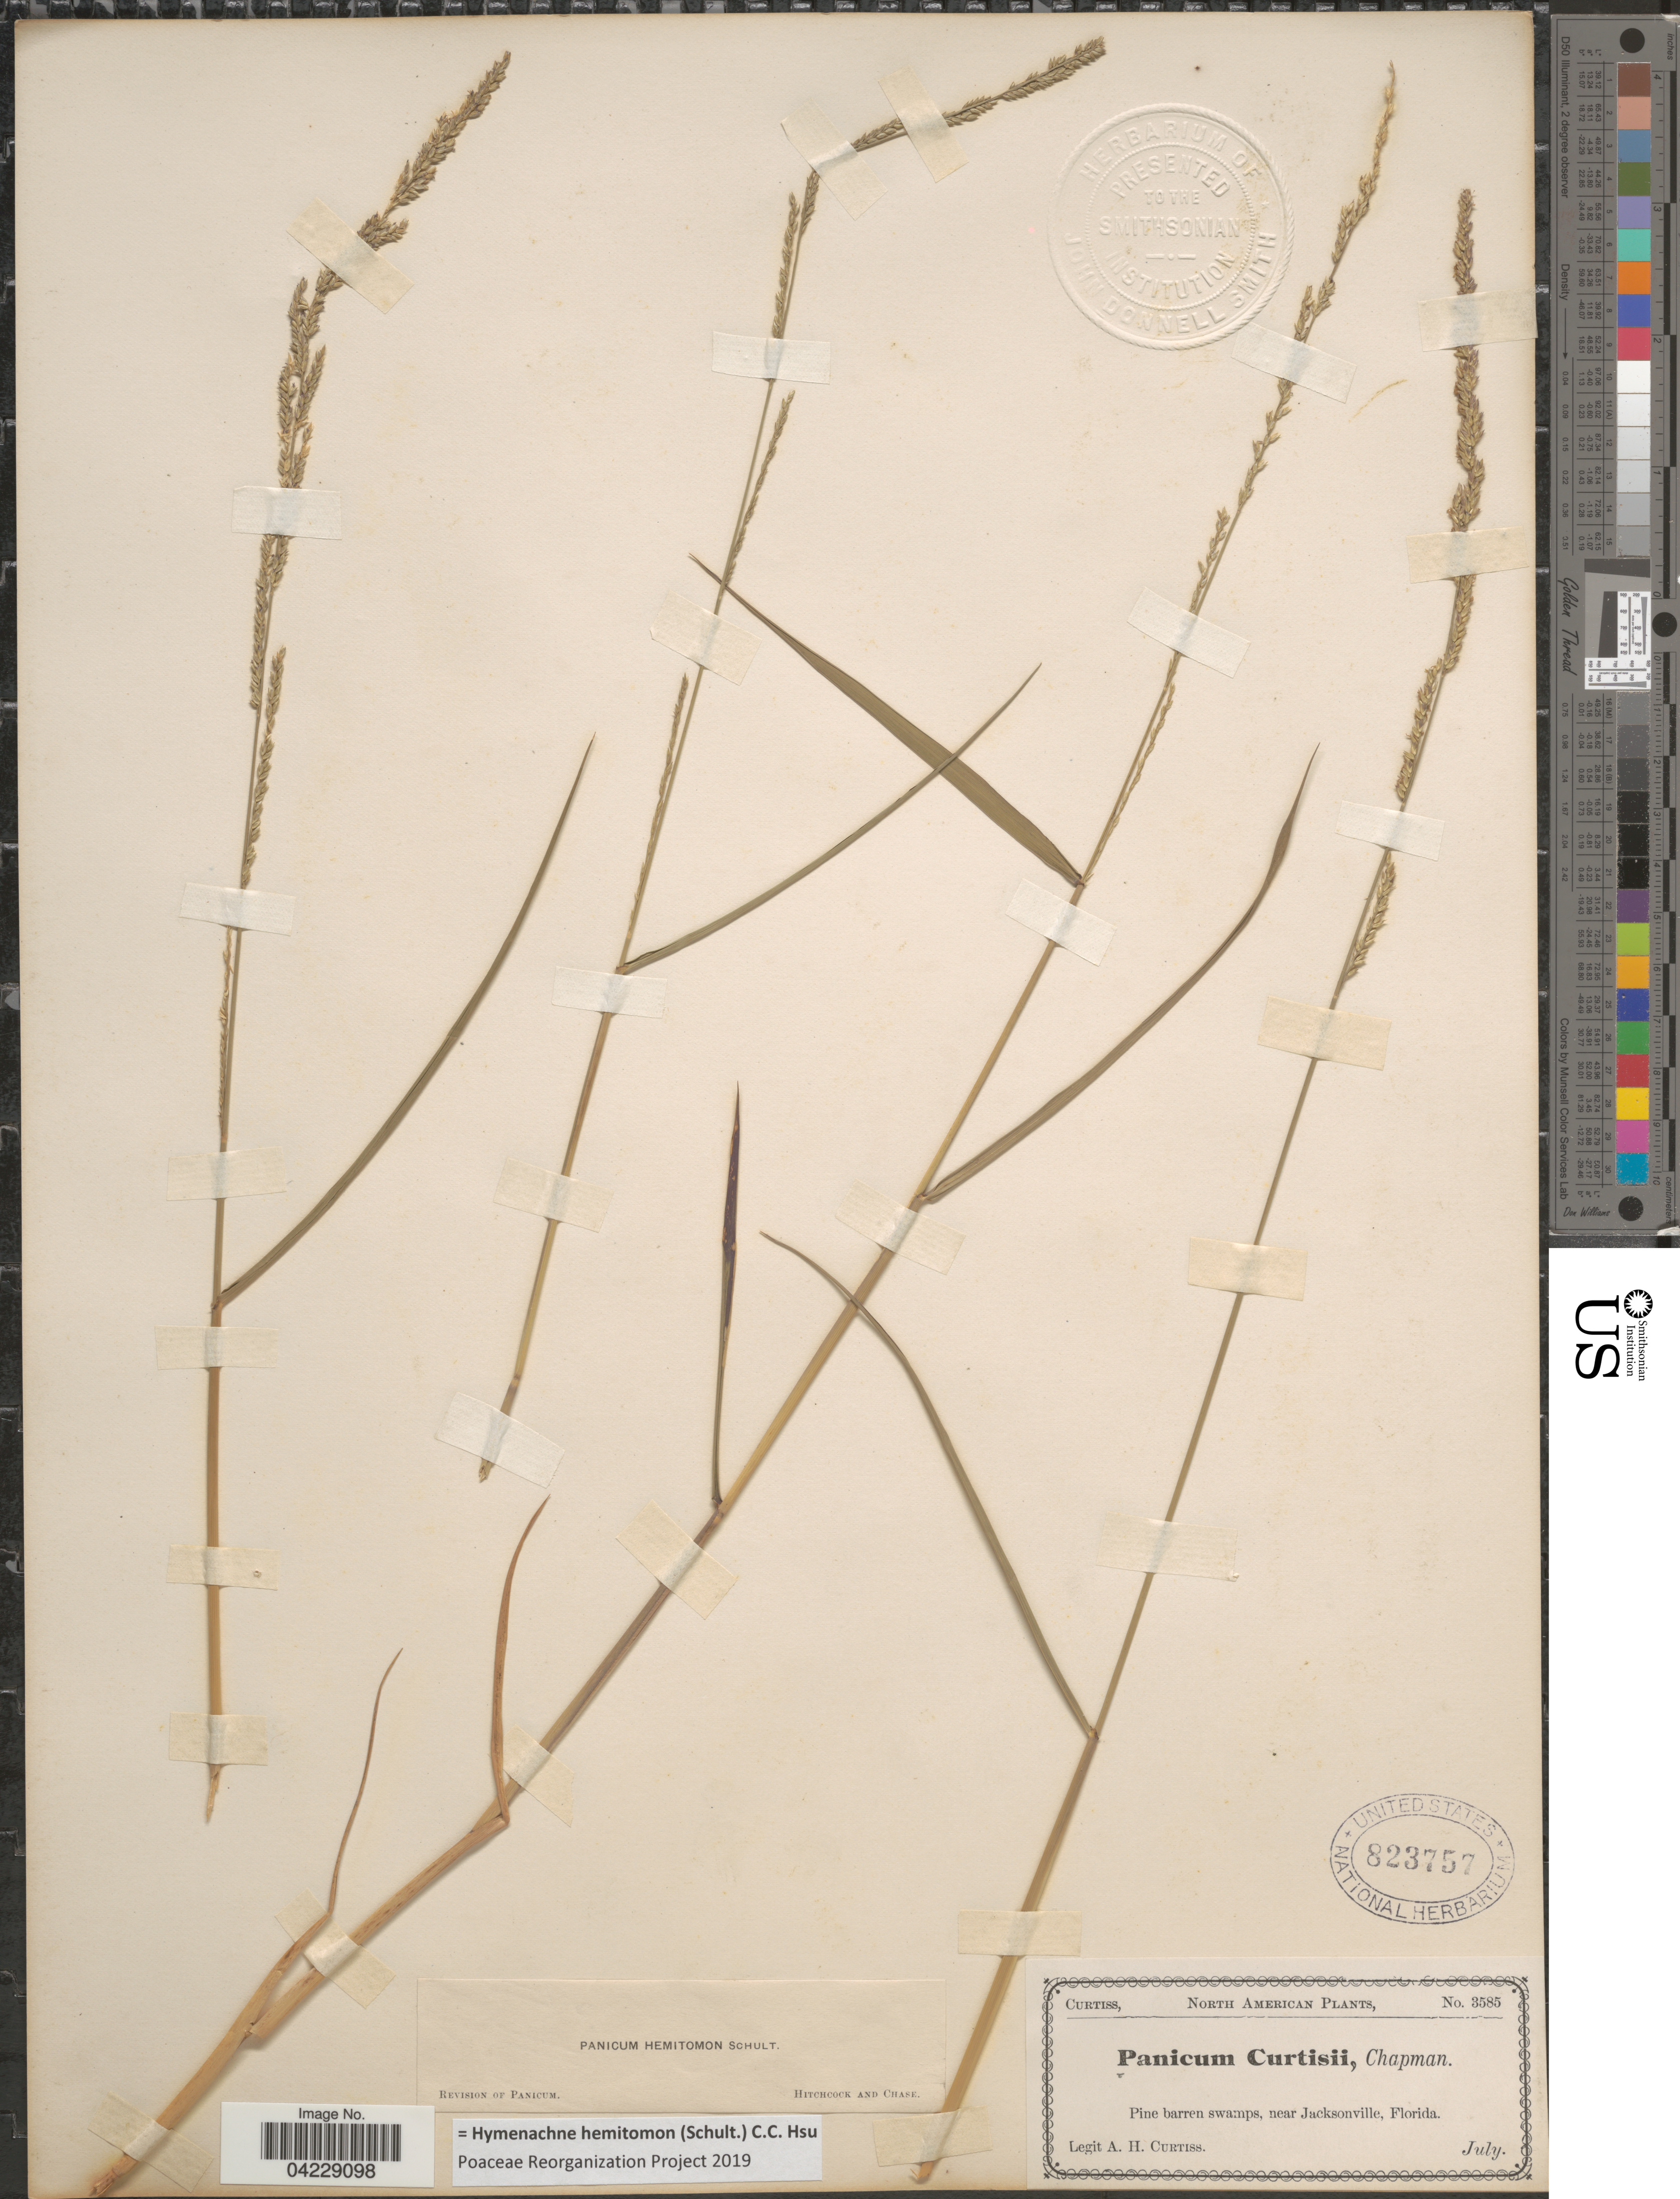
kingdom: Plantae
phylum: Tracheophyta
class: Liliopsida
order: Poales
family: Poaceae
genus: Hymenachne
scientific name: Hymenachne hemitomon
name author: (Schult.) C. C. Hsu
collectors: A. H. Curtiss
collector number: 3585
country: United States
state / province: Florida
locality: Near Jacksonville.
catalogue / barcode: US 823757